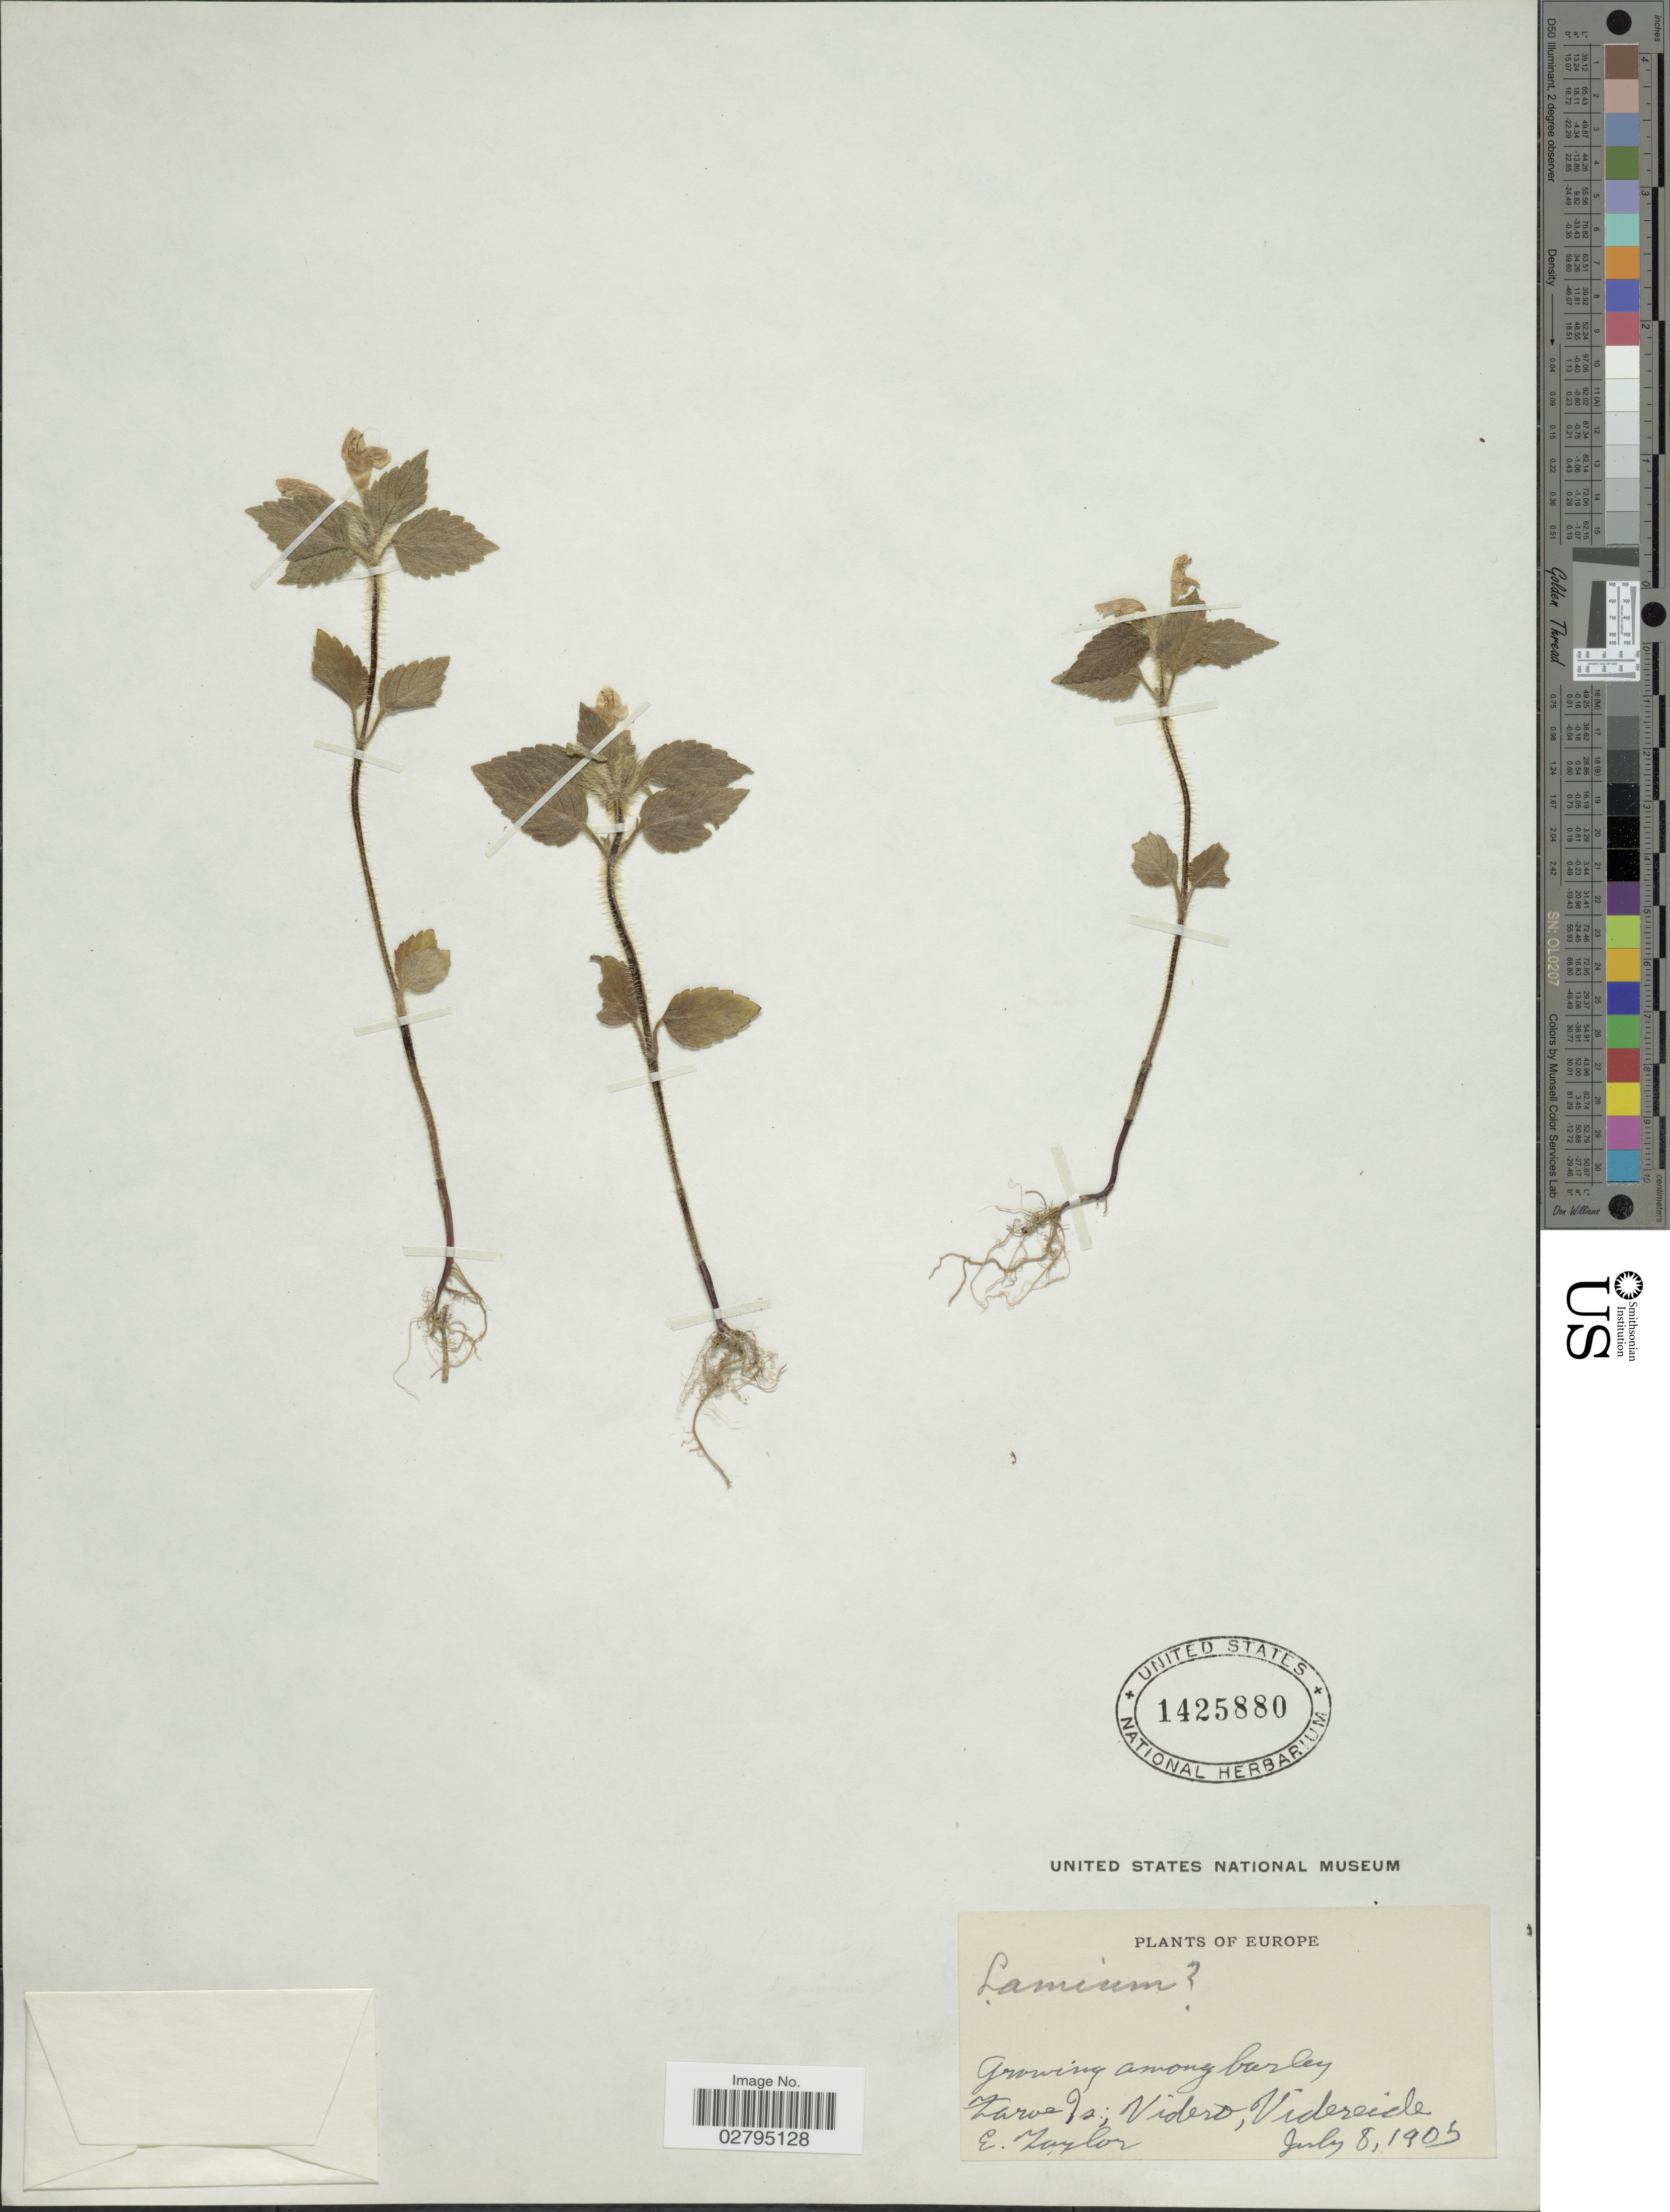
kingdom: Plantae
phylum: Tracheophyta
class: Magnoliopsida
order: Lamiales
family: Lamiaceae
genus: Lamium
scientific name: Lamium sp.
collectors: E. Taylor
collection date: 1905-07-08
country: Denmark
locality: Faroe Is.; Videro, Videreide.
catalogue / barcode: US 1425880